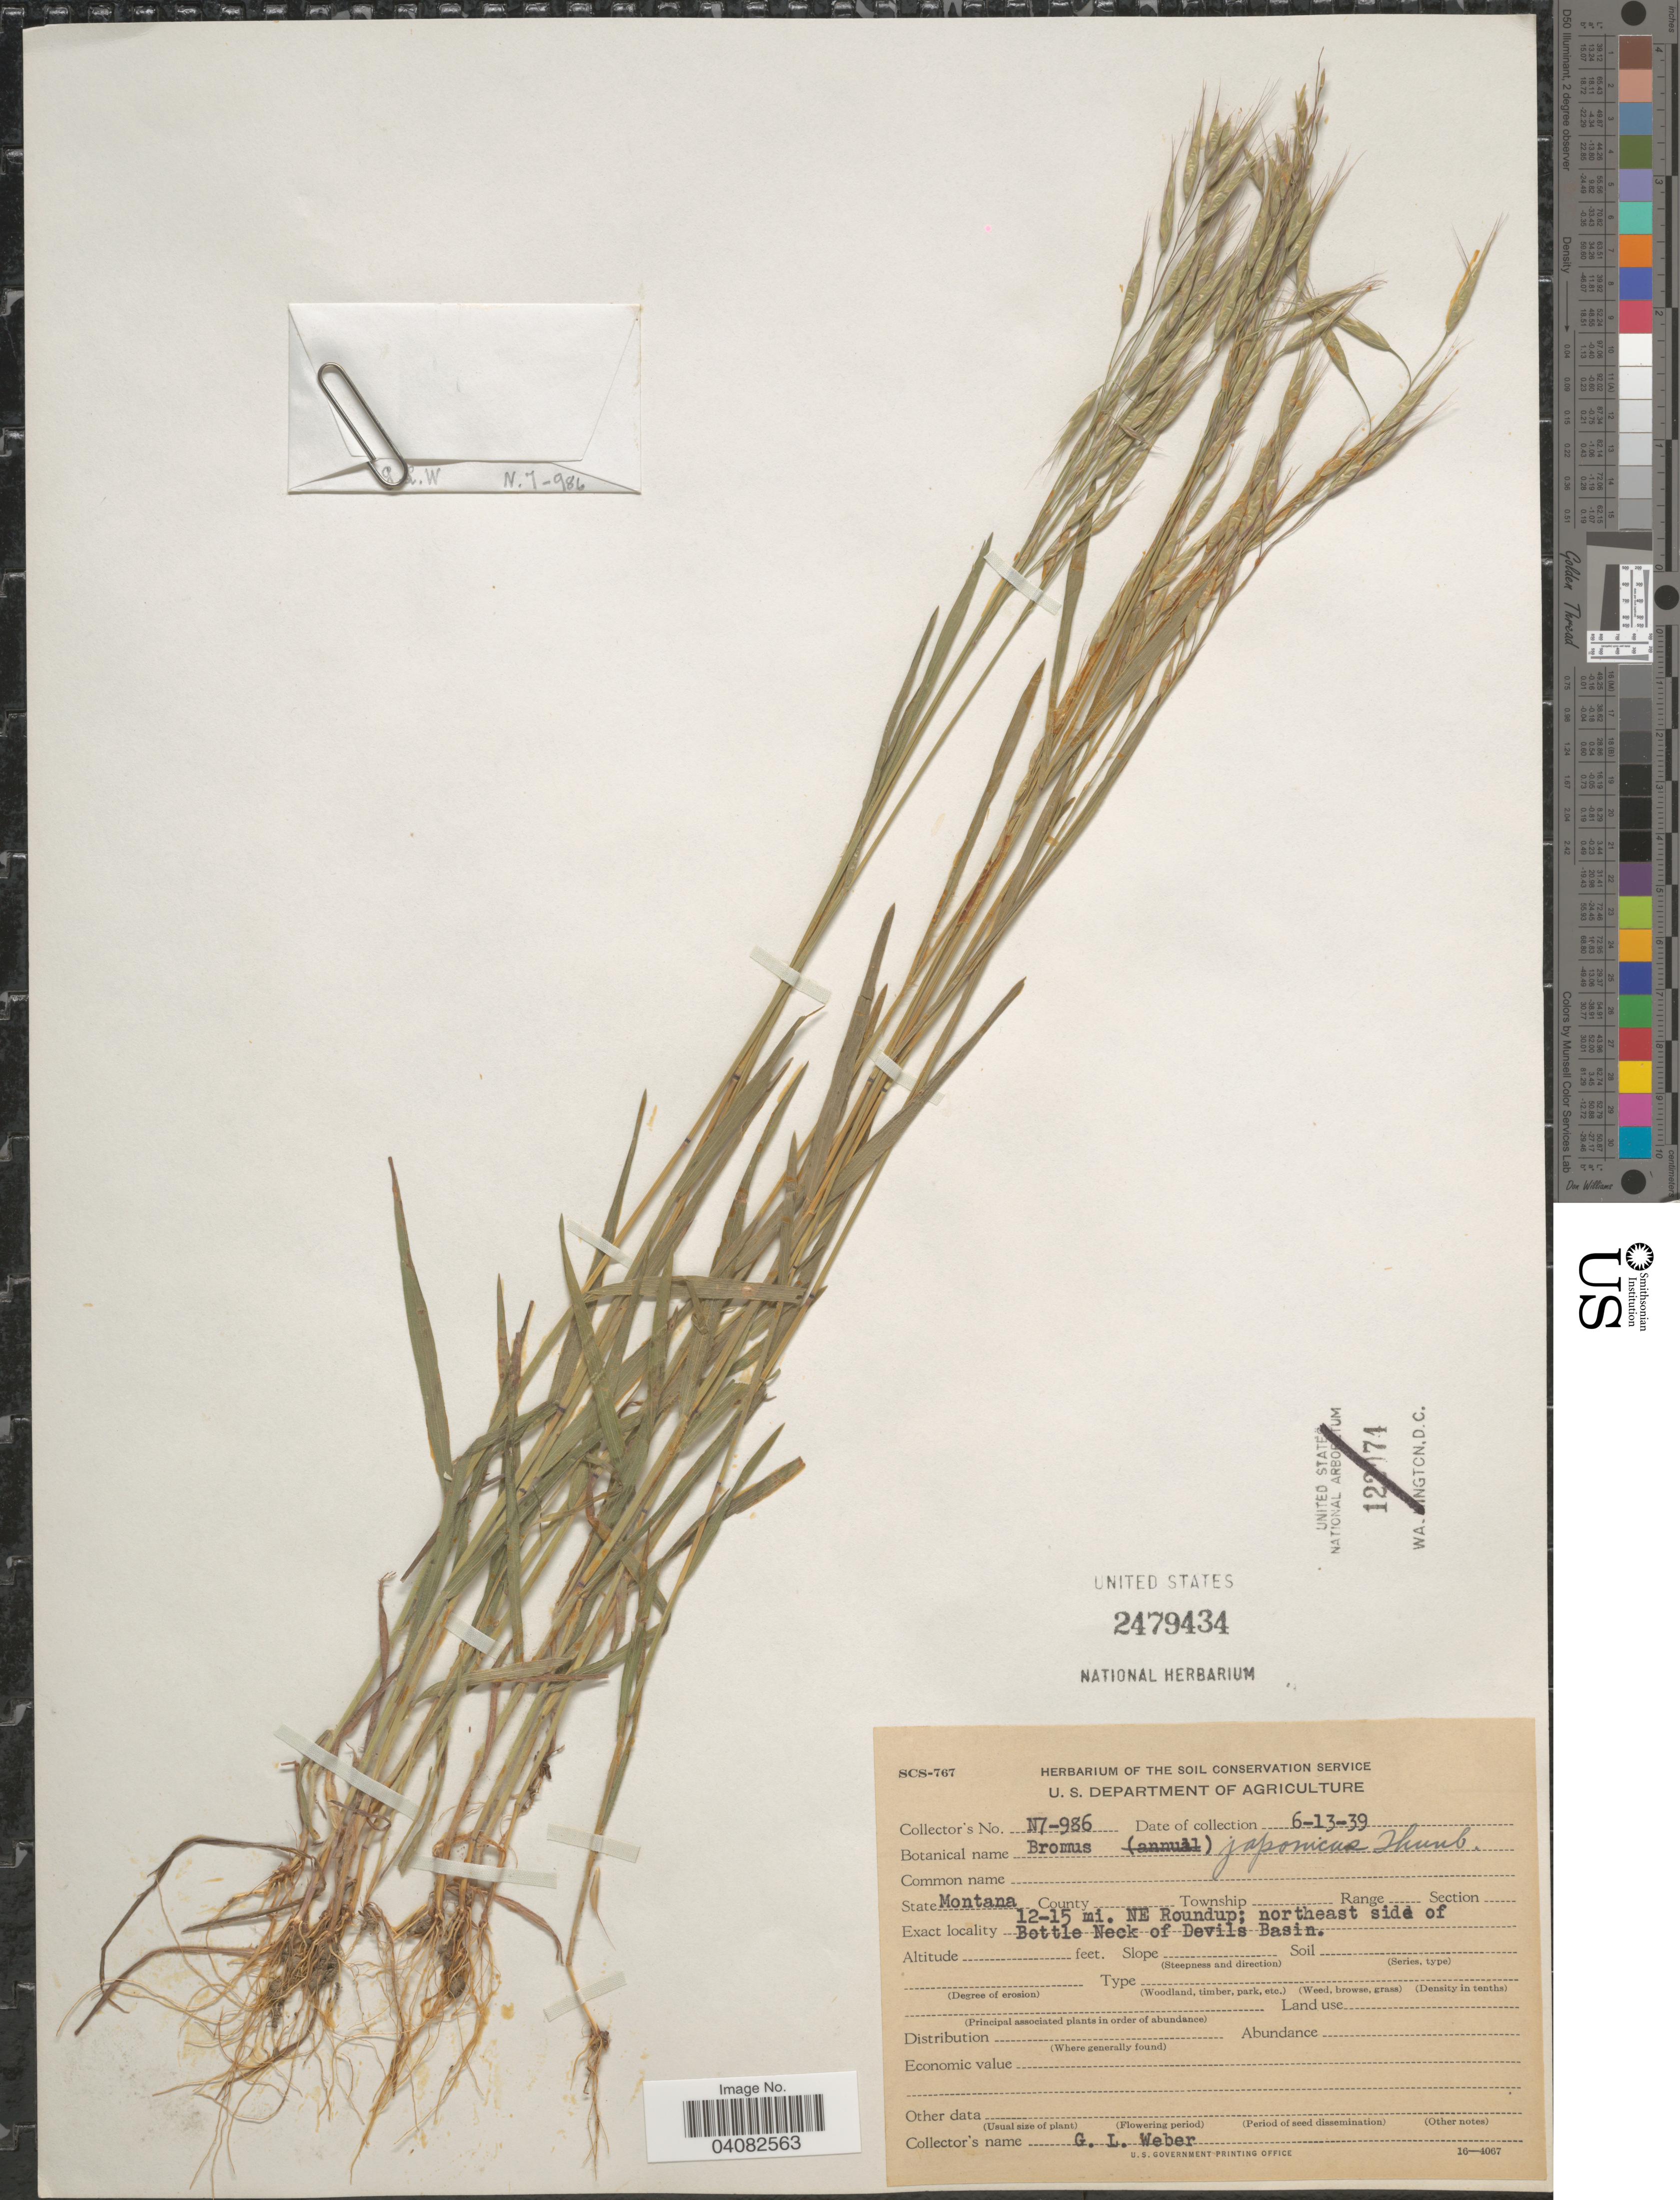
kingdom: Plantae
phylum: Tracheophyta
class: Liliopsida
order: Poales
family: Poaceae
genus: Bromus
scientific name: Bromus japonicus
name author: Houtt.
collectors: C. Weber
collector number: N7-986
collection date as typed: Transcribed d/m/y: 13/6/39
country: United States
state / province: Montana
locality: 12-15 mi. NE Roundup; northeast side of Bottle Neck of Devils Basin.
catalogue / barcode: US 2479434